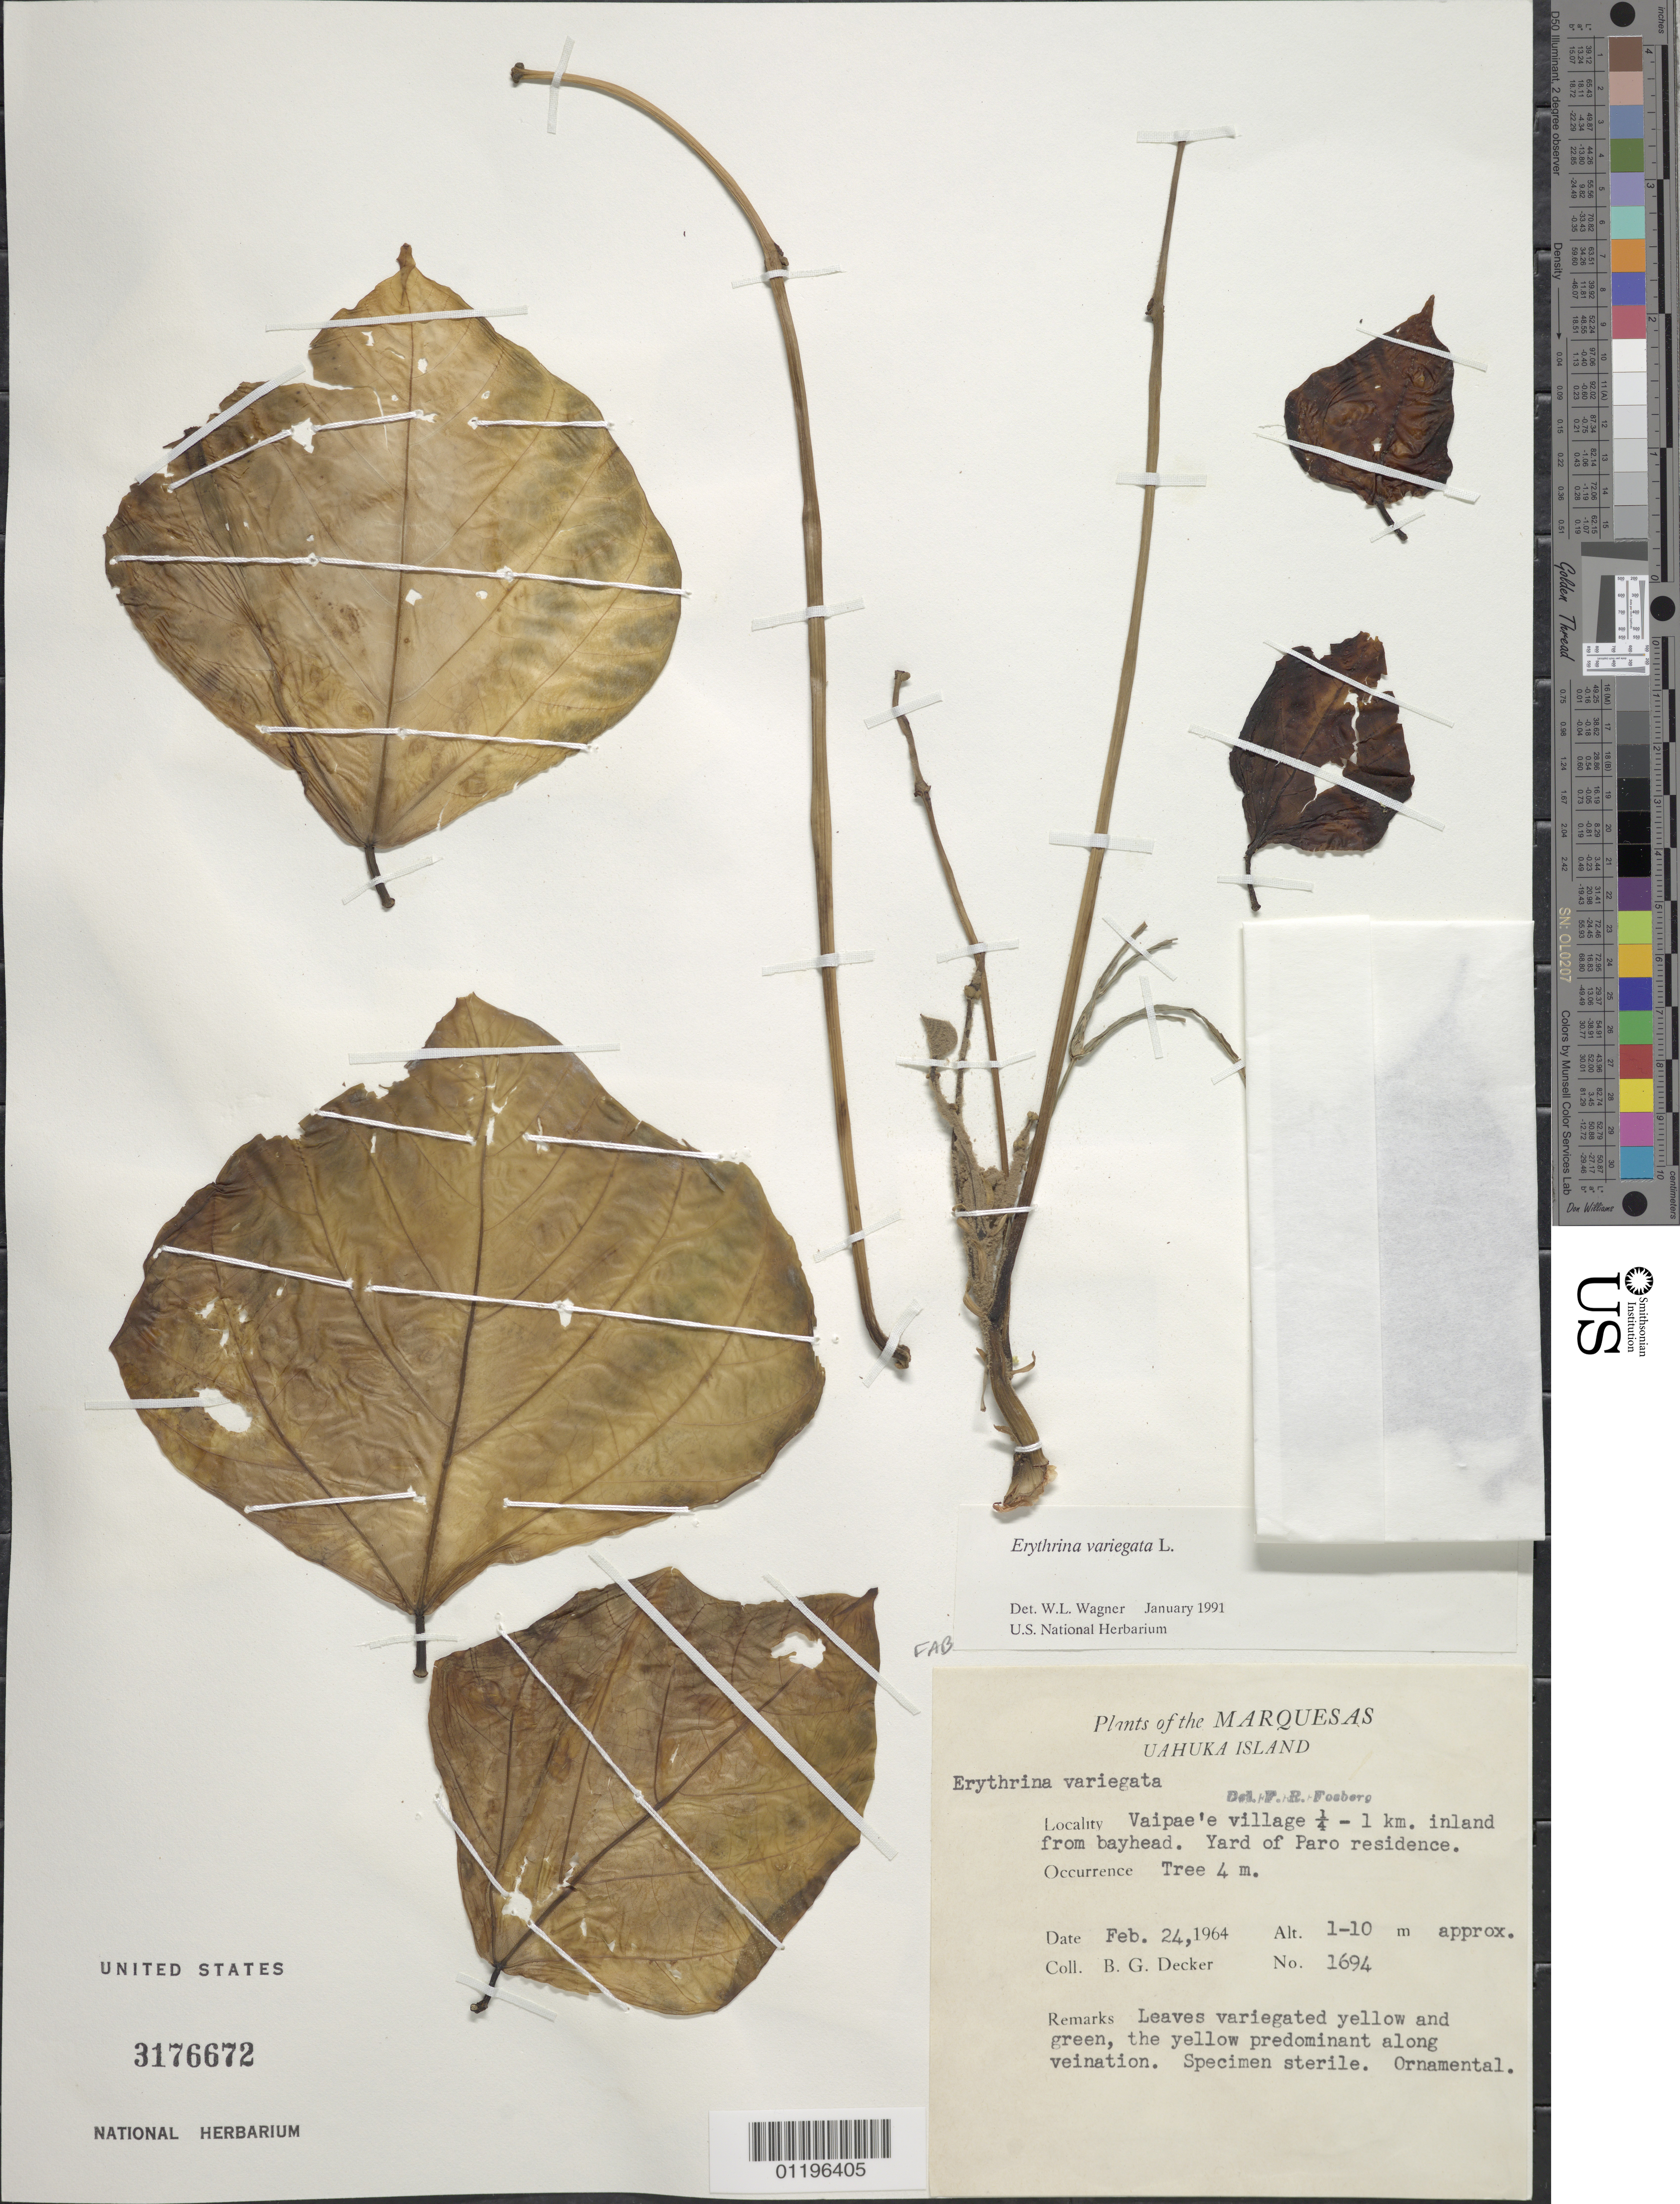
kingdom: Plantae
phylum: Tracheophyta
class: Magnoliopsida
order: Fabales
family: Fabaceae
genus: Erythrina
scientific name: Erythrina variegata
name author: L.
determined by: Wagner, W. L., (BOT), Smithsonian Institution - National Museum of Natural History (UNITED STATES)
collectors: B. G. Decker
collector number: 1694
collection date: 1964-02-24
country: French Polynesia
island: Ua Huka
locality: Vaipae'e village, 0.25-1 km inland from bayhead, yard of Paro residence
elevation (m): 1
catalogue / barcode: US 3176672